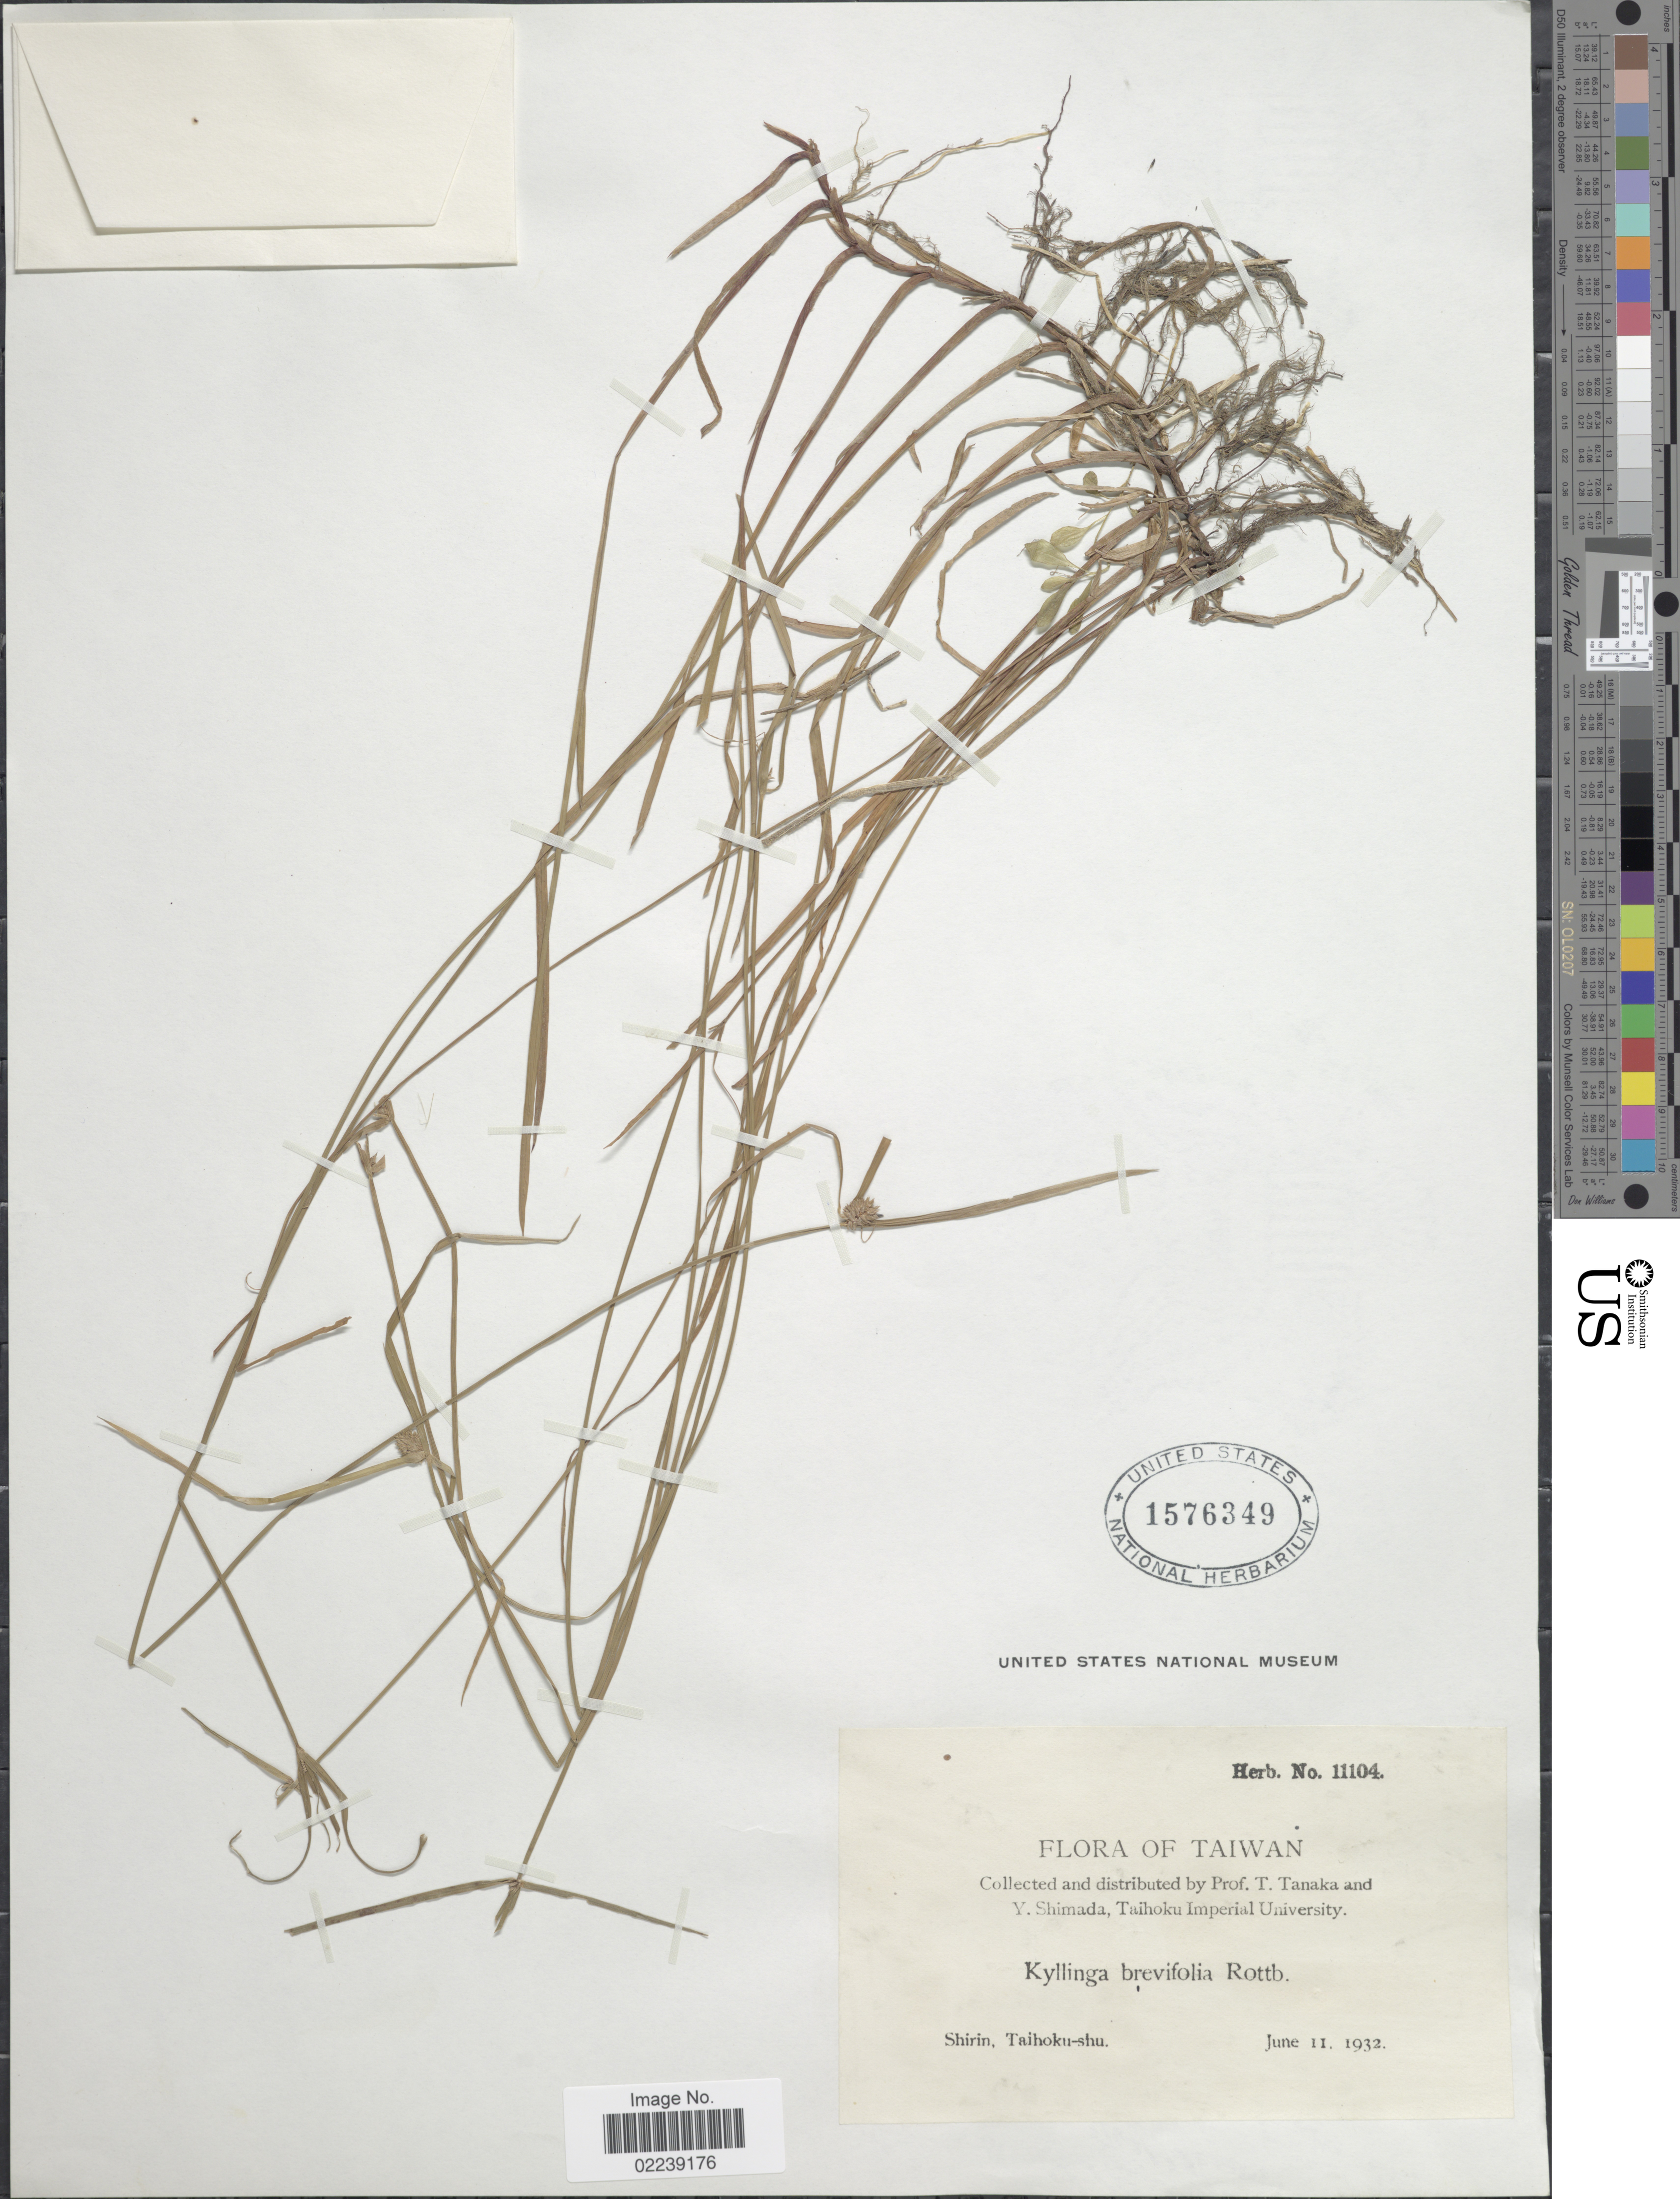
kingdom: Plantae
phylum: Tracheophyta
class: Liliopsida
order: Poales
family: Cyperaceae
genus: Cyperus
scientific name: Cyperus brevifolius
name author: (Rottb.) Hassk.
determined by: Strong, M. T., (US), Smithsonian Institution - National Museum of Natural History (UNITED STATES)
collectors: T. Tanaka & Y. Shimada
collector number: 11104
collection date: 1932-06-11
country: Taiwan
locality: Shirin, Taihoku- shu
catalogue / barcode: US 1576349